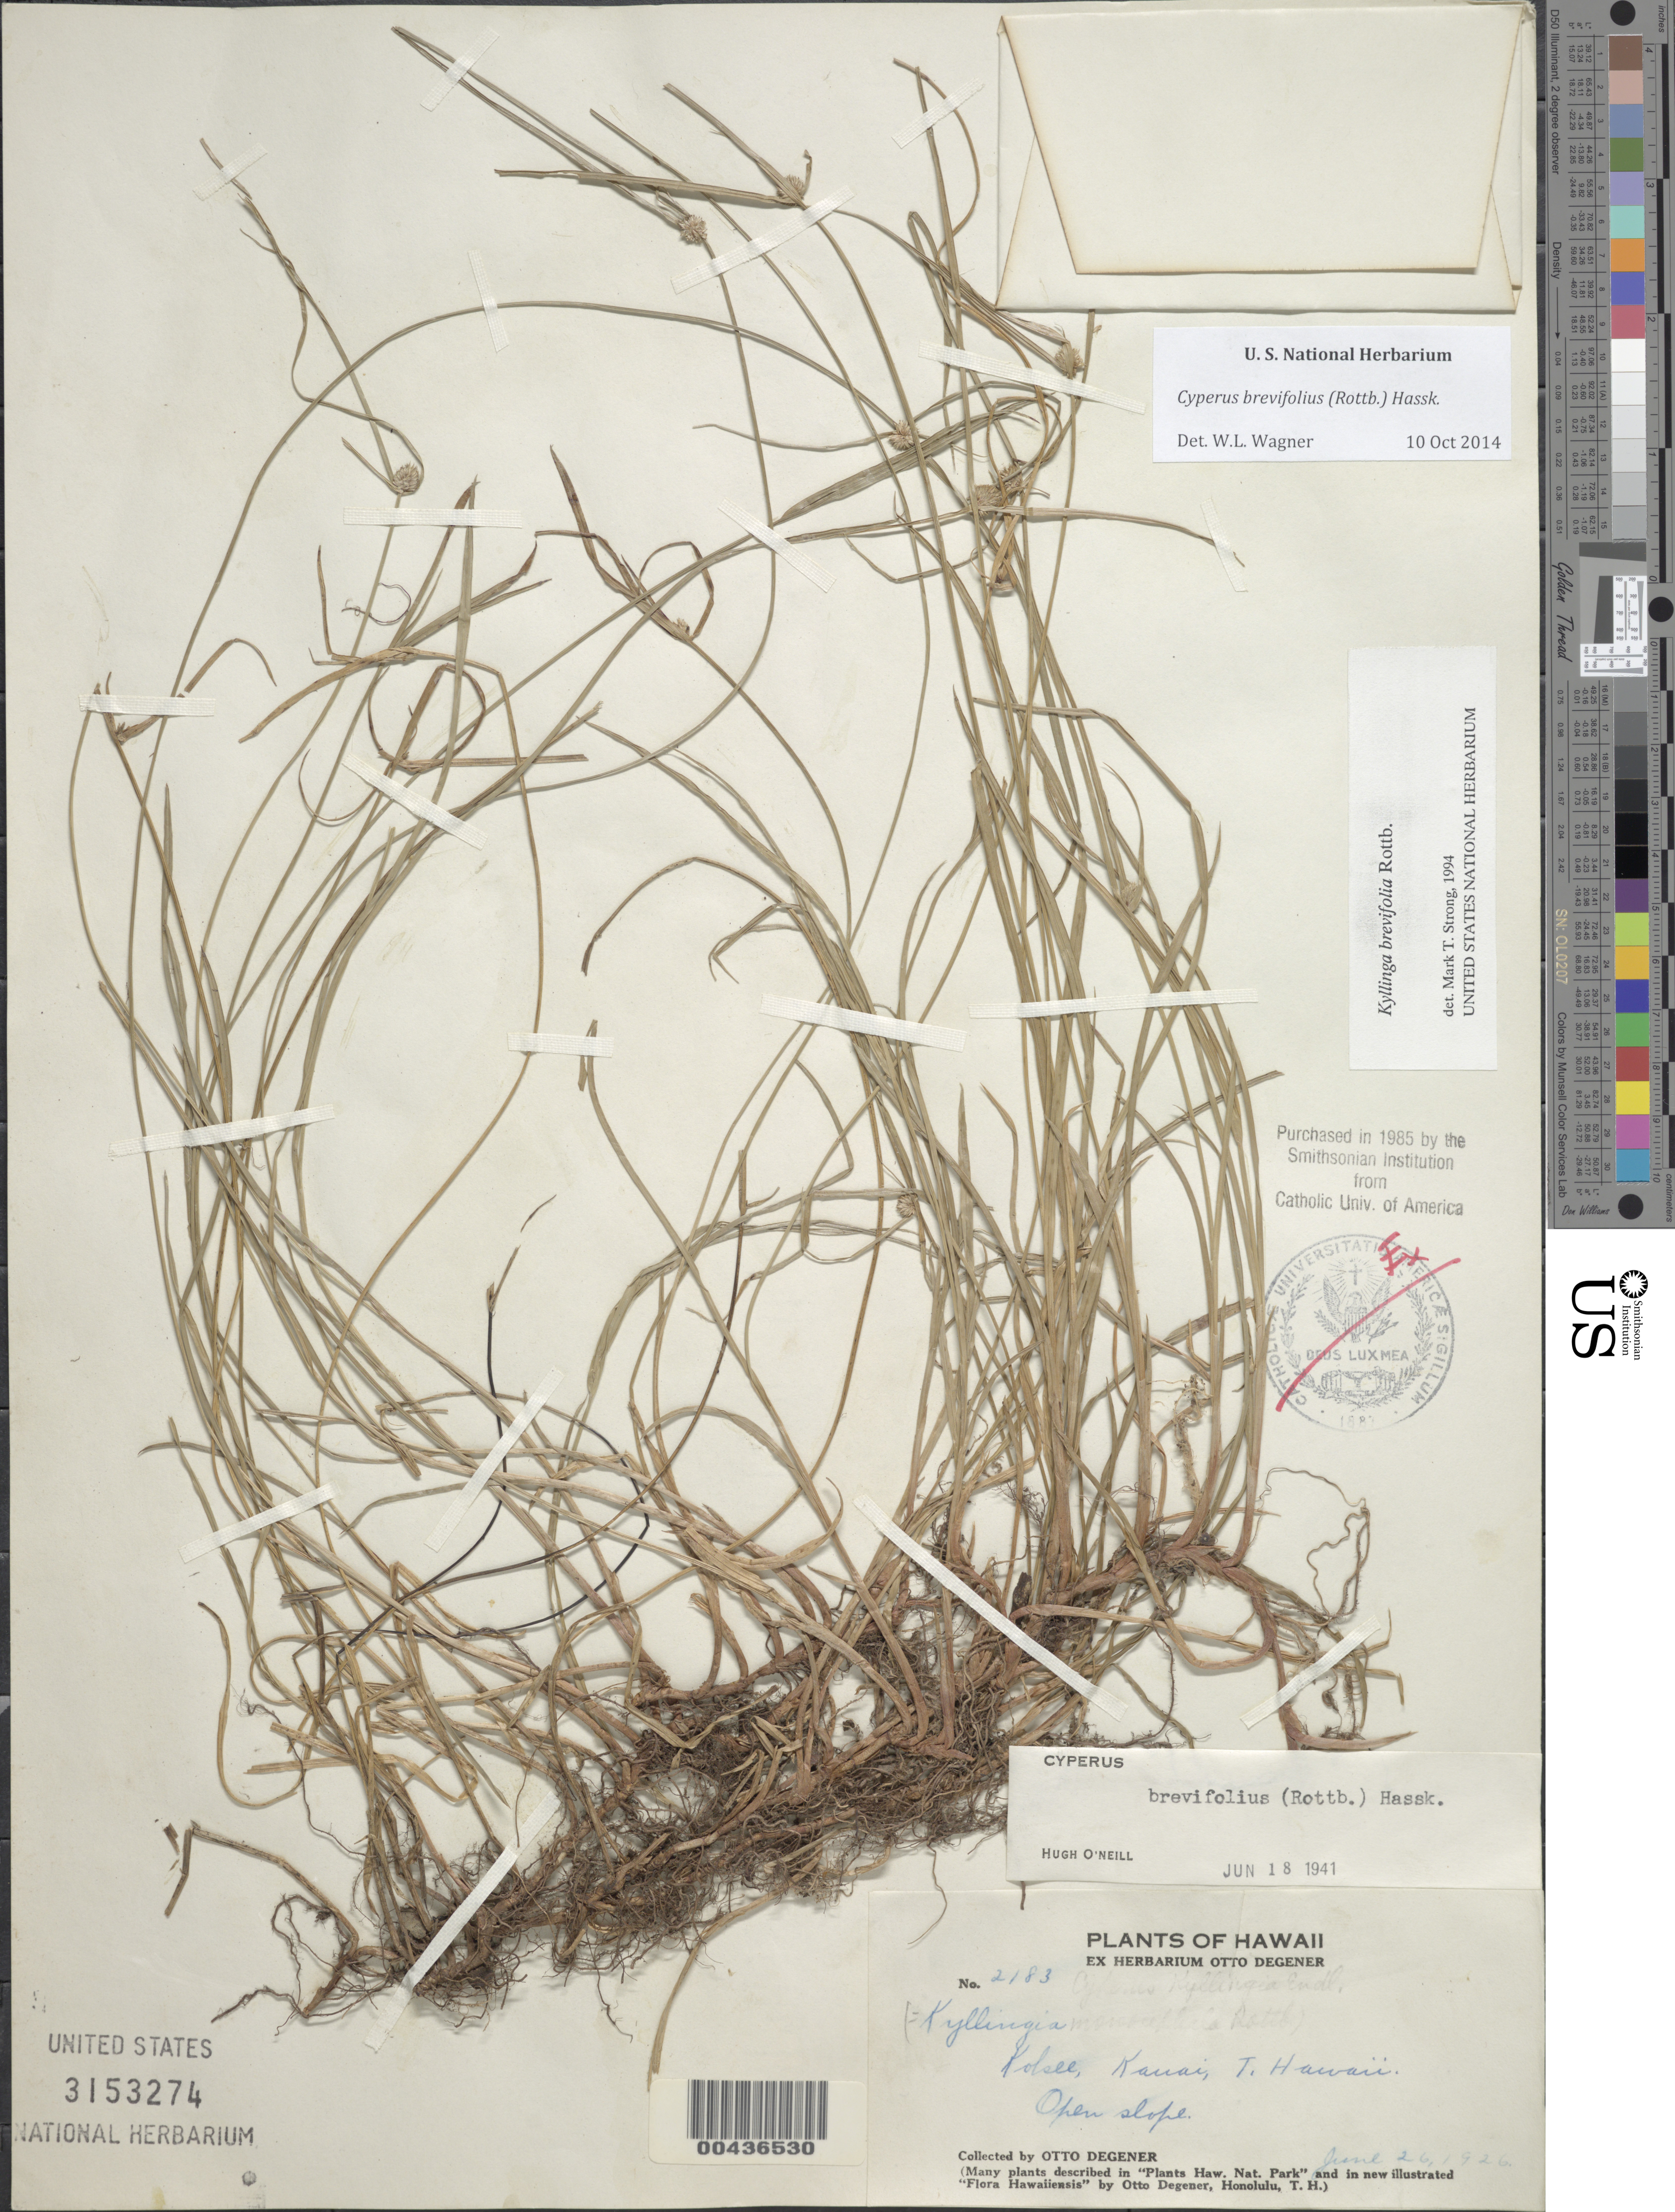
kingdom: Plantae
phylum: Tracheophyta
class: Liliopsida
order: Poales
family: Cyperaceae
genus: Cyperus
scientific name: Cyperus brevifolius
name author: (Rottb.) Hassk.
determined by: Wagner, W. L., (BOT), Smithsonian Institution - National Museum of Natural History (UNITED STATES)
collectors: O. Degener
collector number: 2183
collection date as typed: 26 Jun 19??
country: United States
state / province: Hawaii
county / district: Kauai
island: Kaua'i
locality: Kokee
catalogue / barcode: US 3153274